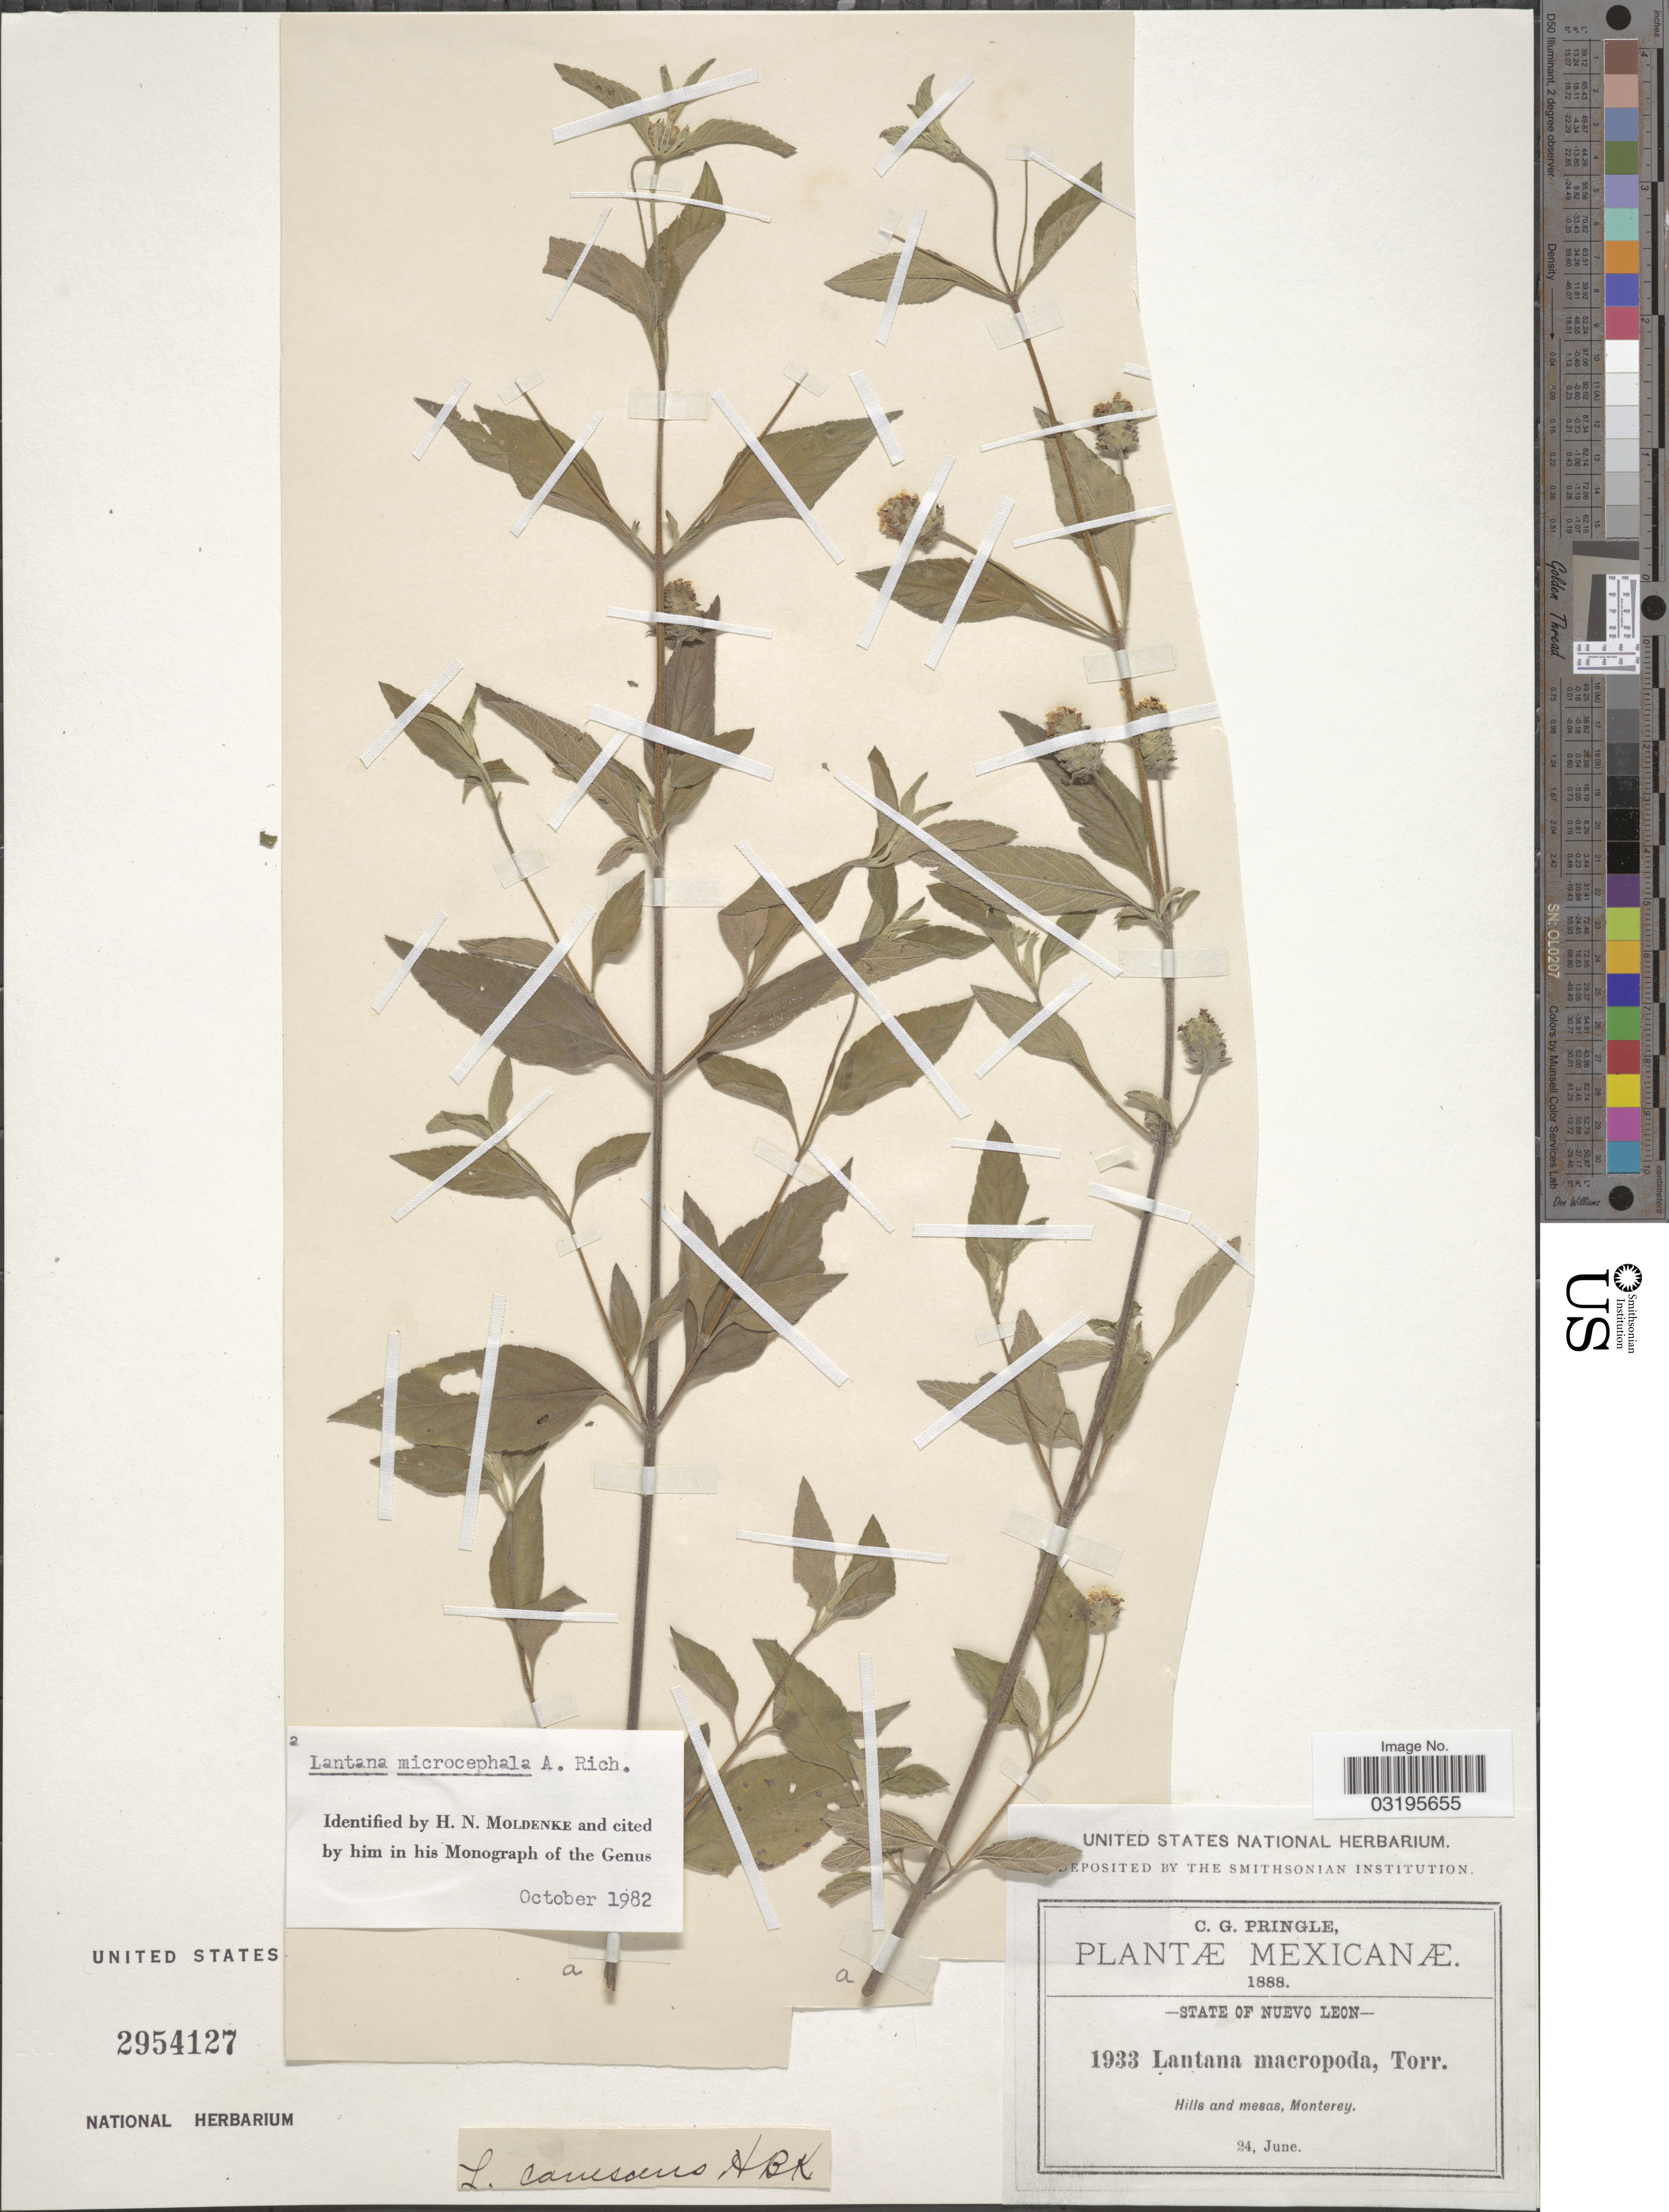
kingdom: Plantae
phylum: Tracheophyta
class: Magnoliopsida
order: Lamiales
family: Verbenaceae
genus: Lantana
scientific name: Lantana microcephala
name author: A. Rich. in Sagra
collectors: C. G. Pringle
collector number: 1933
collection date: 1888-06-24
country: Mexico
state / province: Nuevo León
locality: Hills and mesas, Monterey.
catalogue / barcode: US 2954127